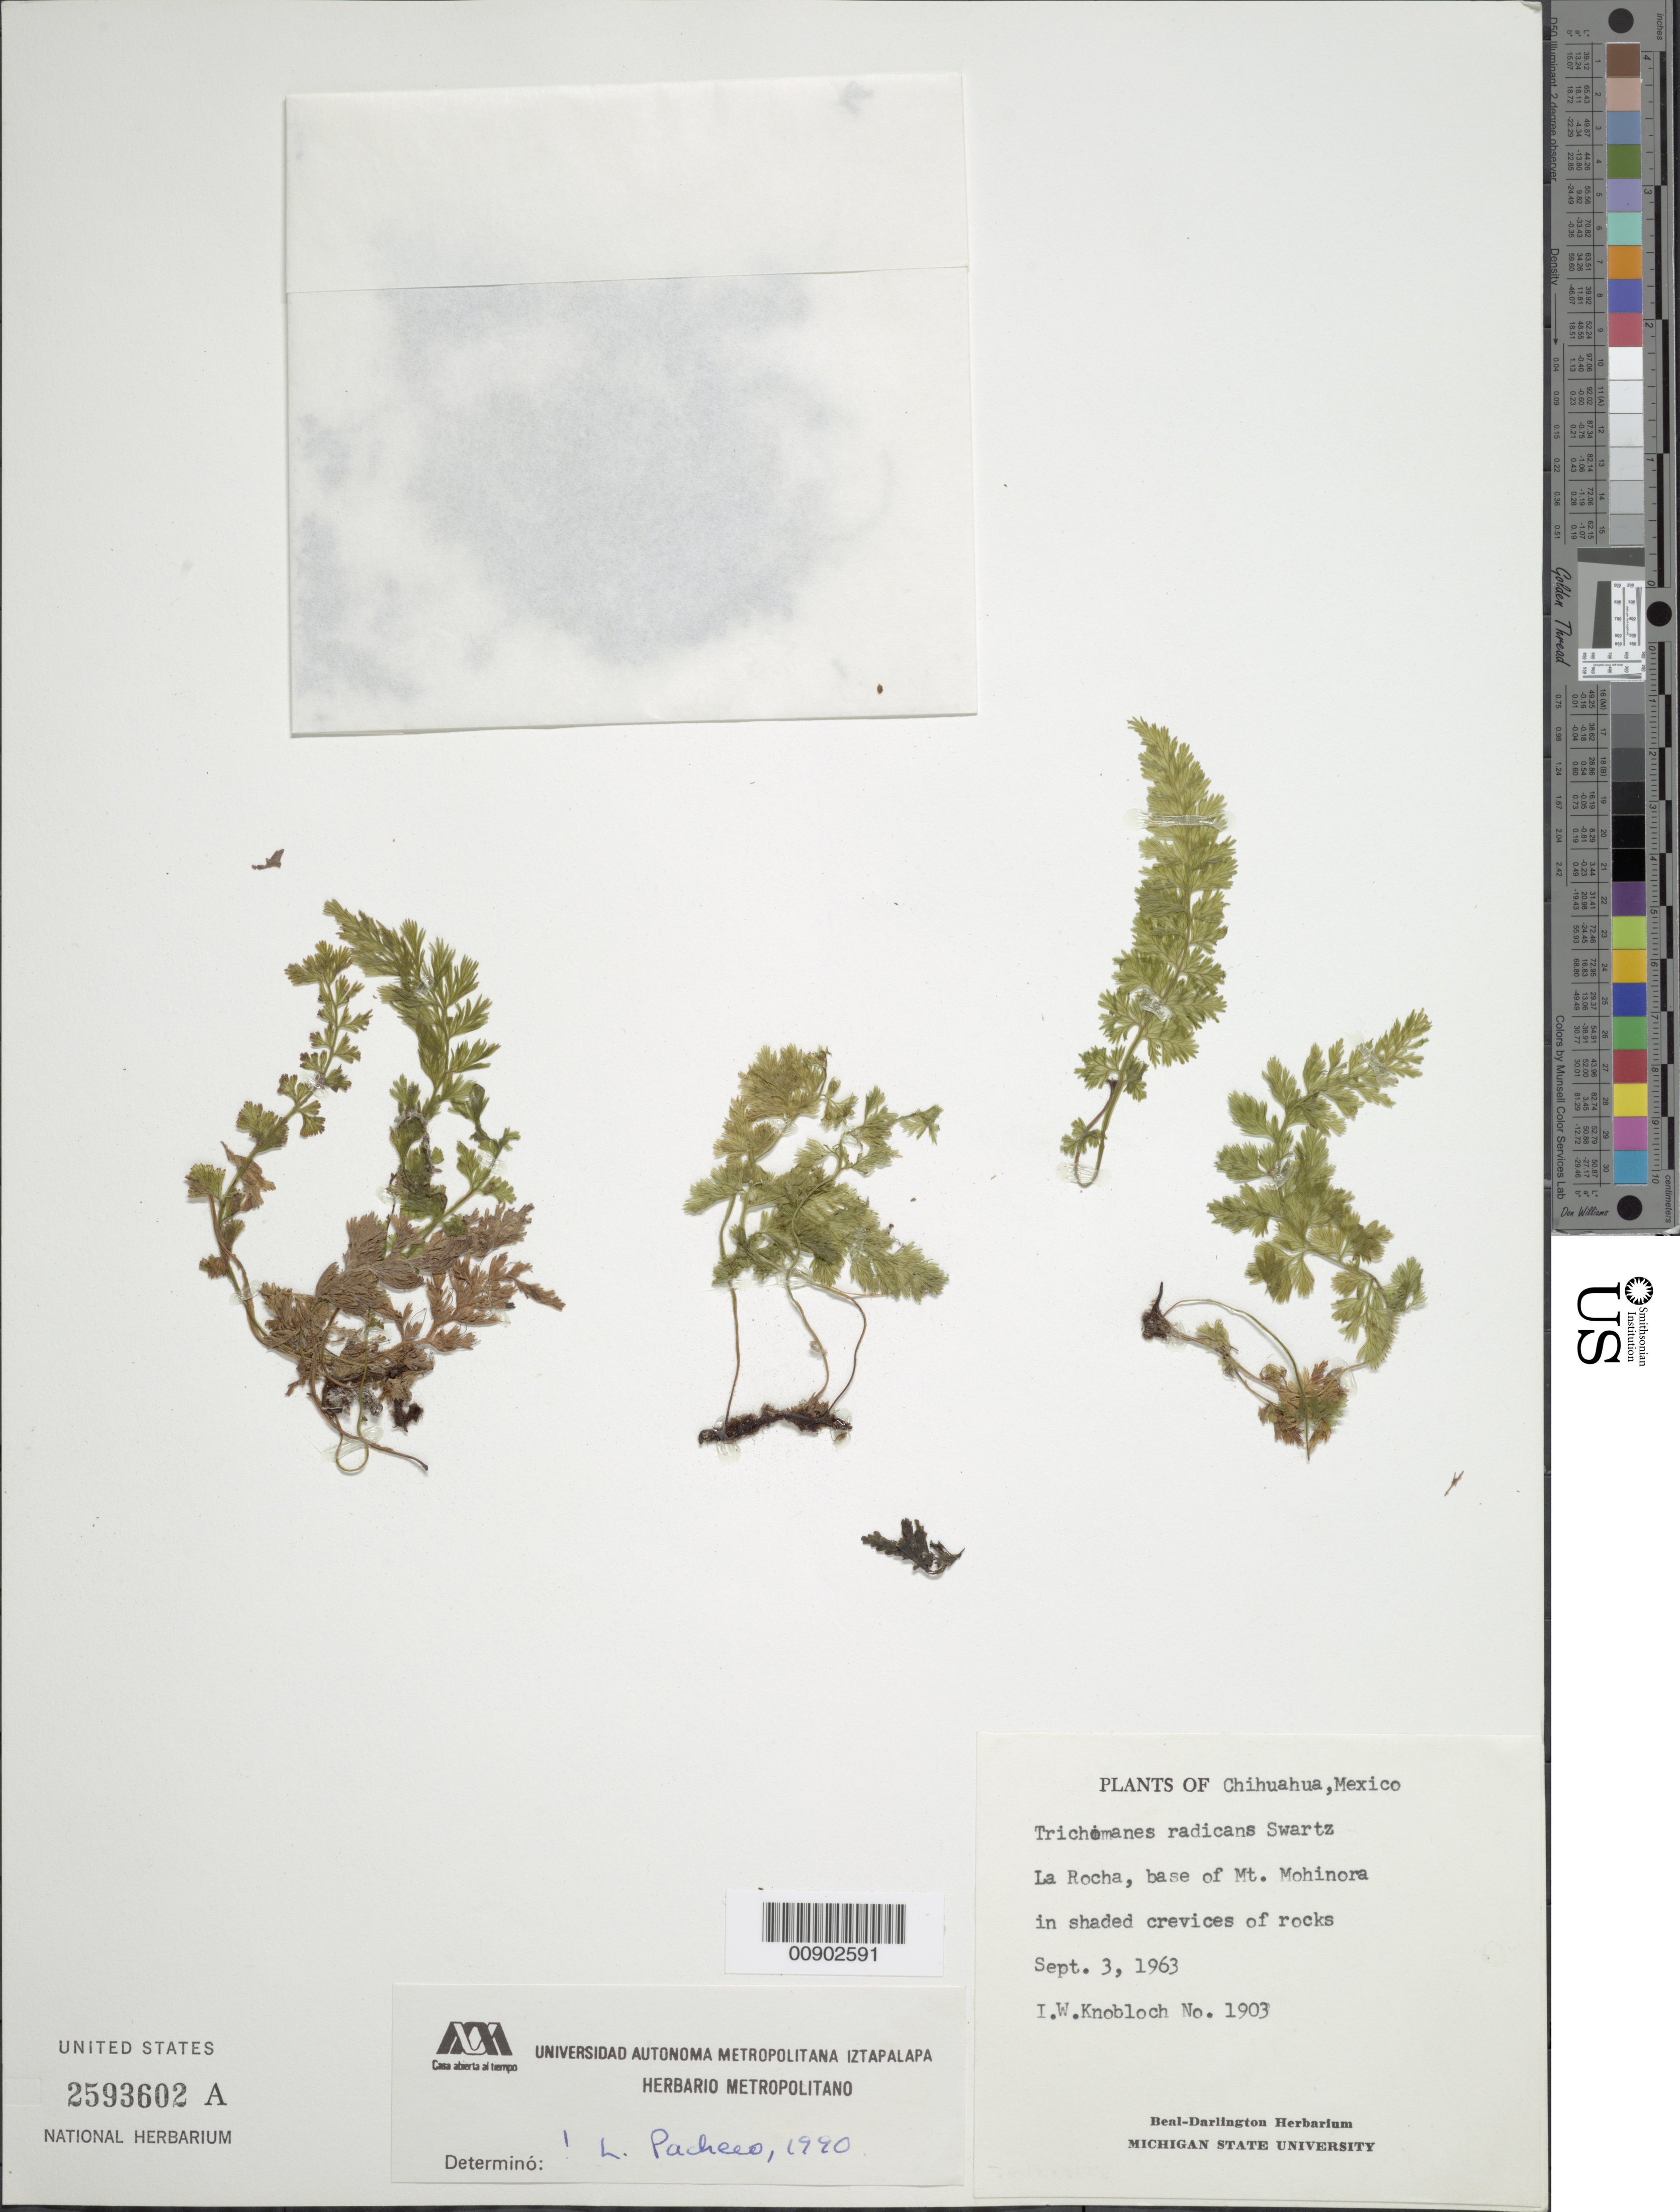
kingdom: Plantae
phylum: Tracheophyta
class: Polypodiopsida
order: Hymenophyllales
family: Hymenophyllaceae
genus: Vandenboschia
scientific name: Vandenboschia radicans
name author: (Sw.) Copel.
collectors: I. W. Knobloch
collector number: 1903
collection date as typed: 03 Sep 1963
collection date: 1963-09-03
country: Mexico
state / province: Chihuahua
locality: La Rocha, base of Mt. Mohinora. Chihuahua.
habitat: in shaded crevices of rocks.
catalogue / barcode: US 2593602A